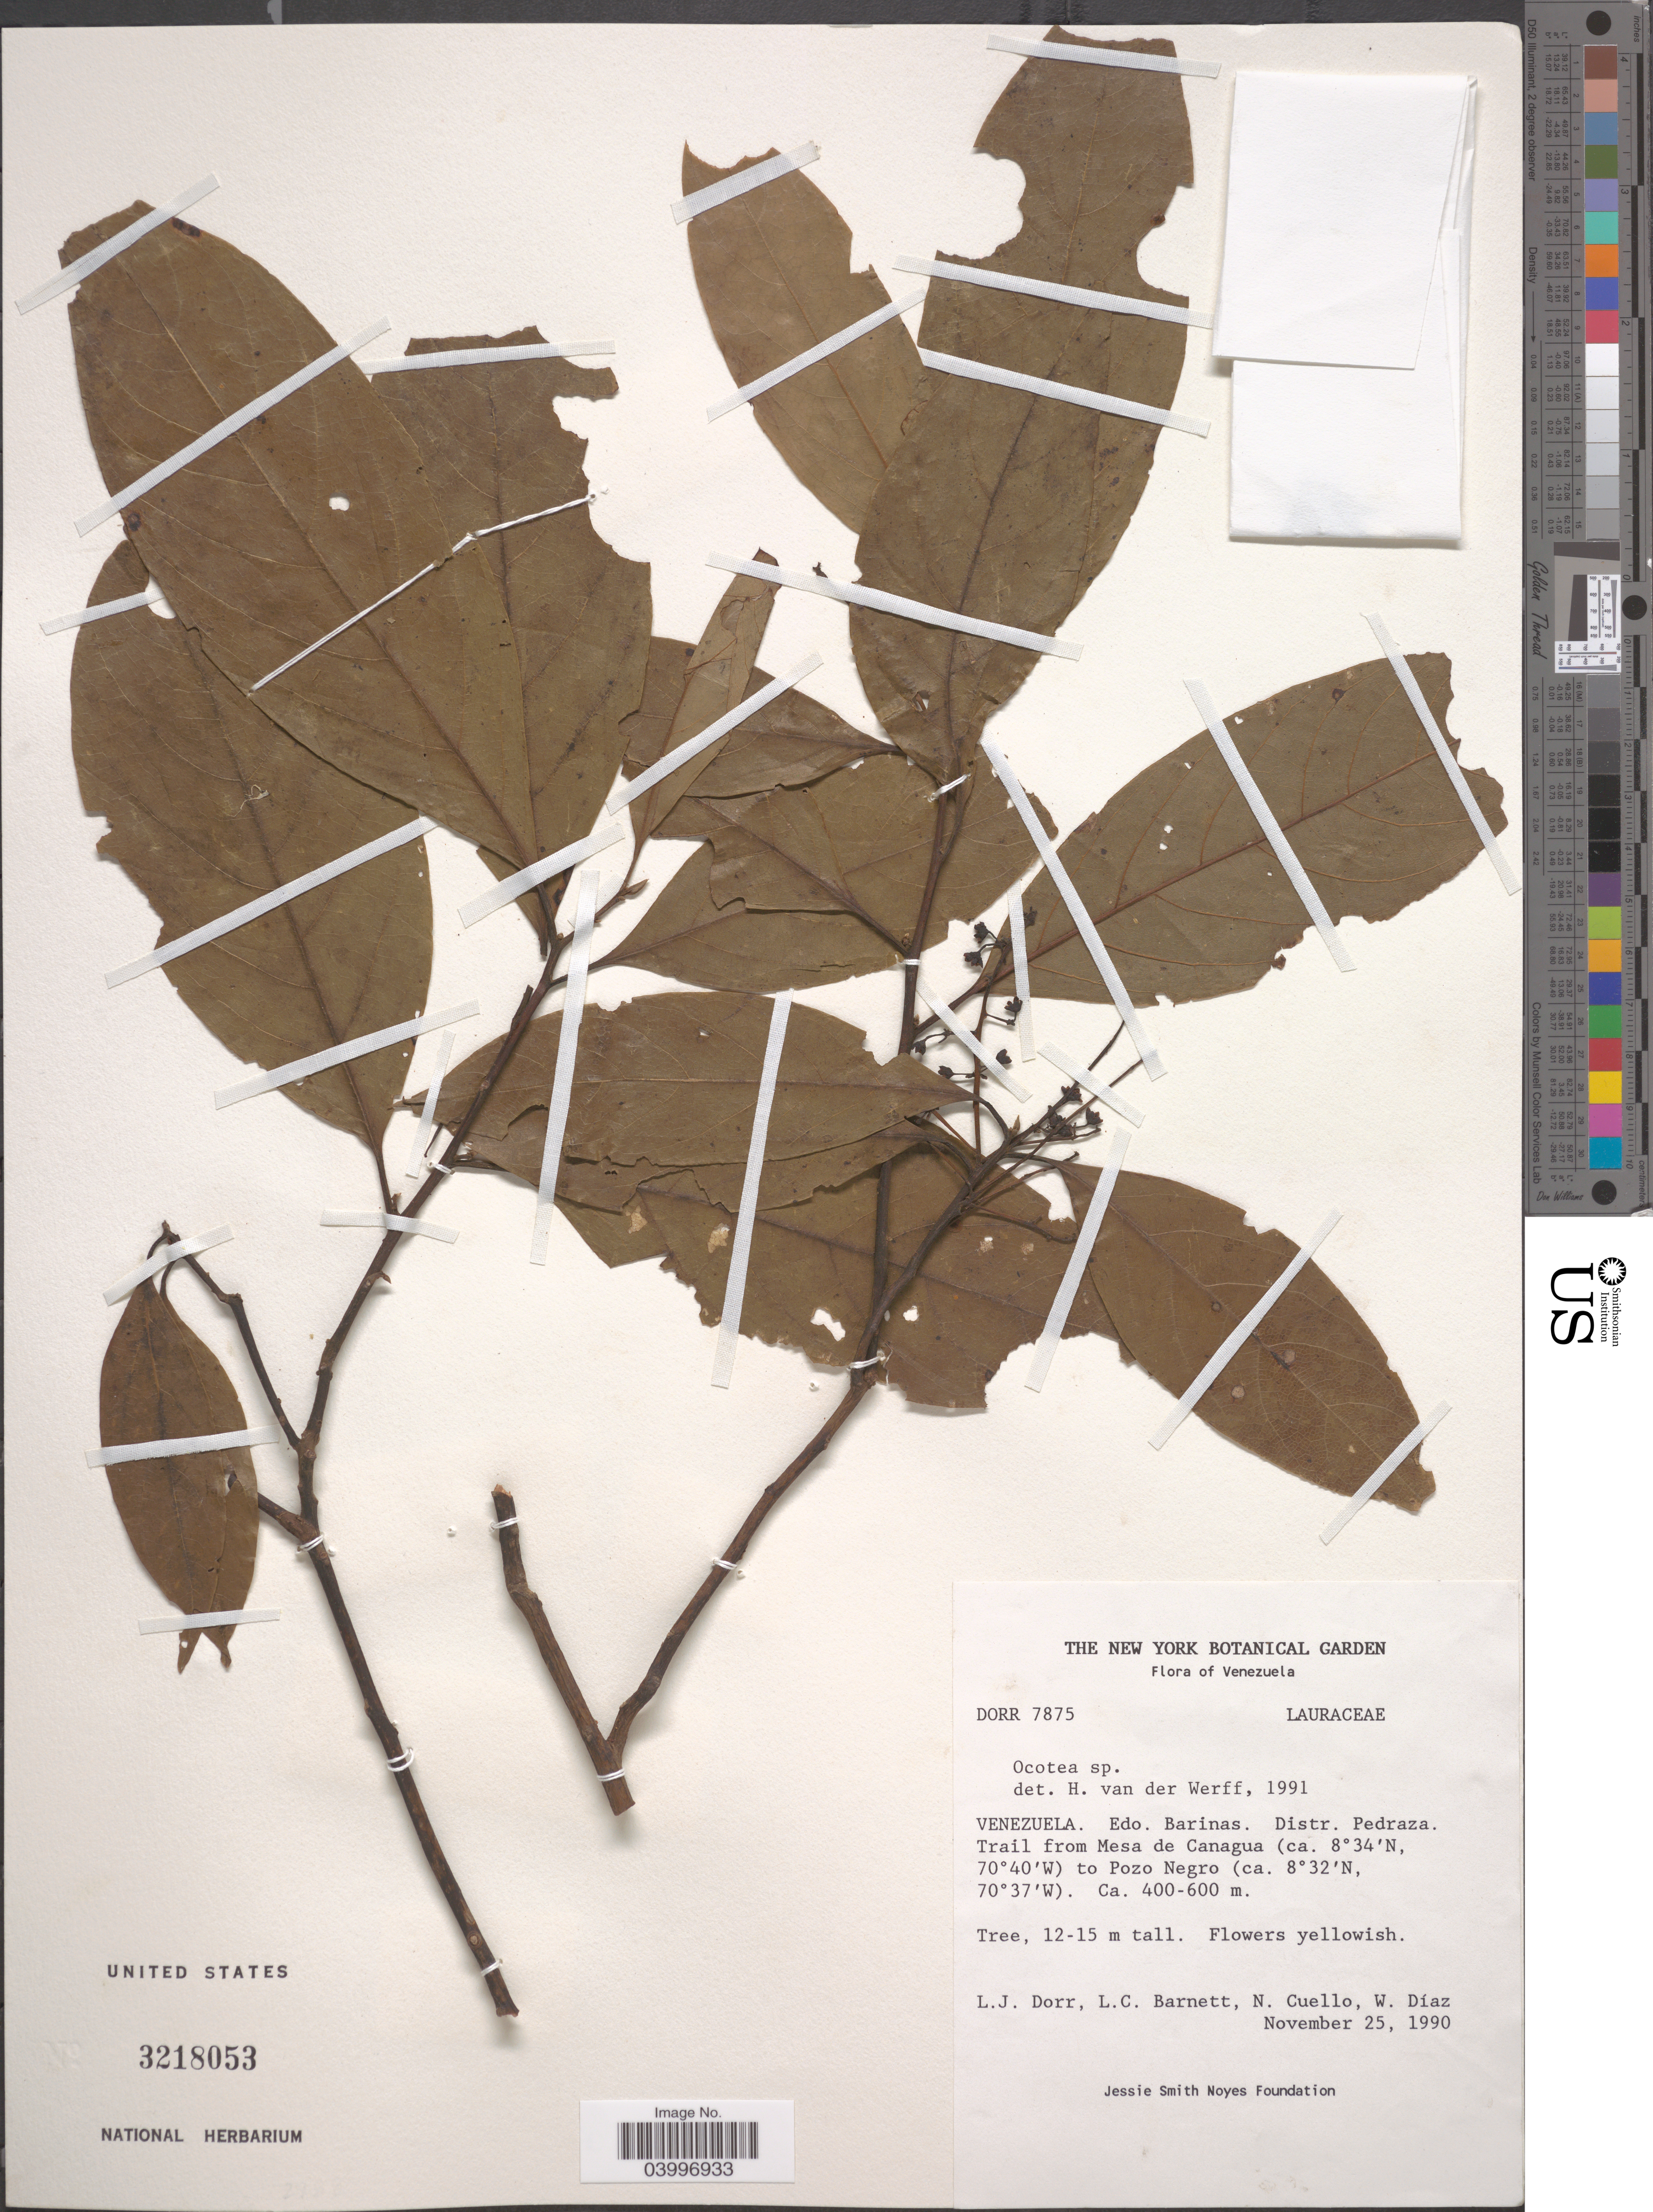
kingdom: Plantae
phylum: Tracheophyta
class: Magnoliopsida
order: Laurales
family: Lauraceae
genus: Ocotea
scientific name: Ocotea sp.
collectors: L. J. Dorr, L. C. Barnett, N. L. Cuello & W. Díaz P.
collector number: DORR7875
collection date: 1990-11-25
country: Venezuela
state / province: Barinas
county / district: Pedraza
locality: Trail from Mesa de Canagua to Pozo Negro.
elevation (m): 400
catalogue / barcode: US 3218053